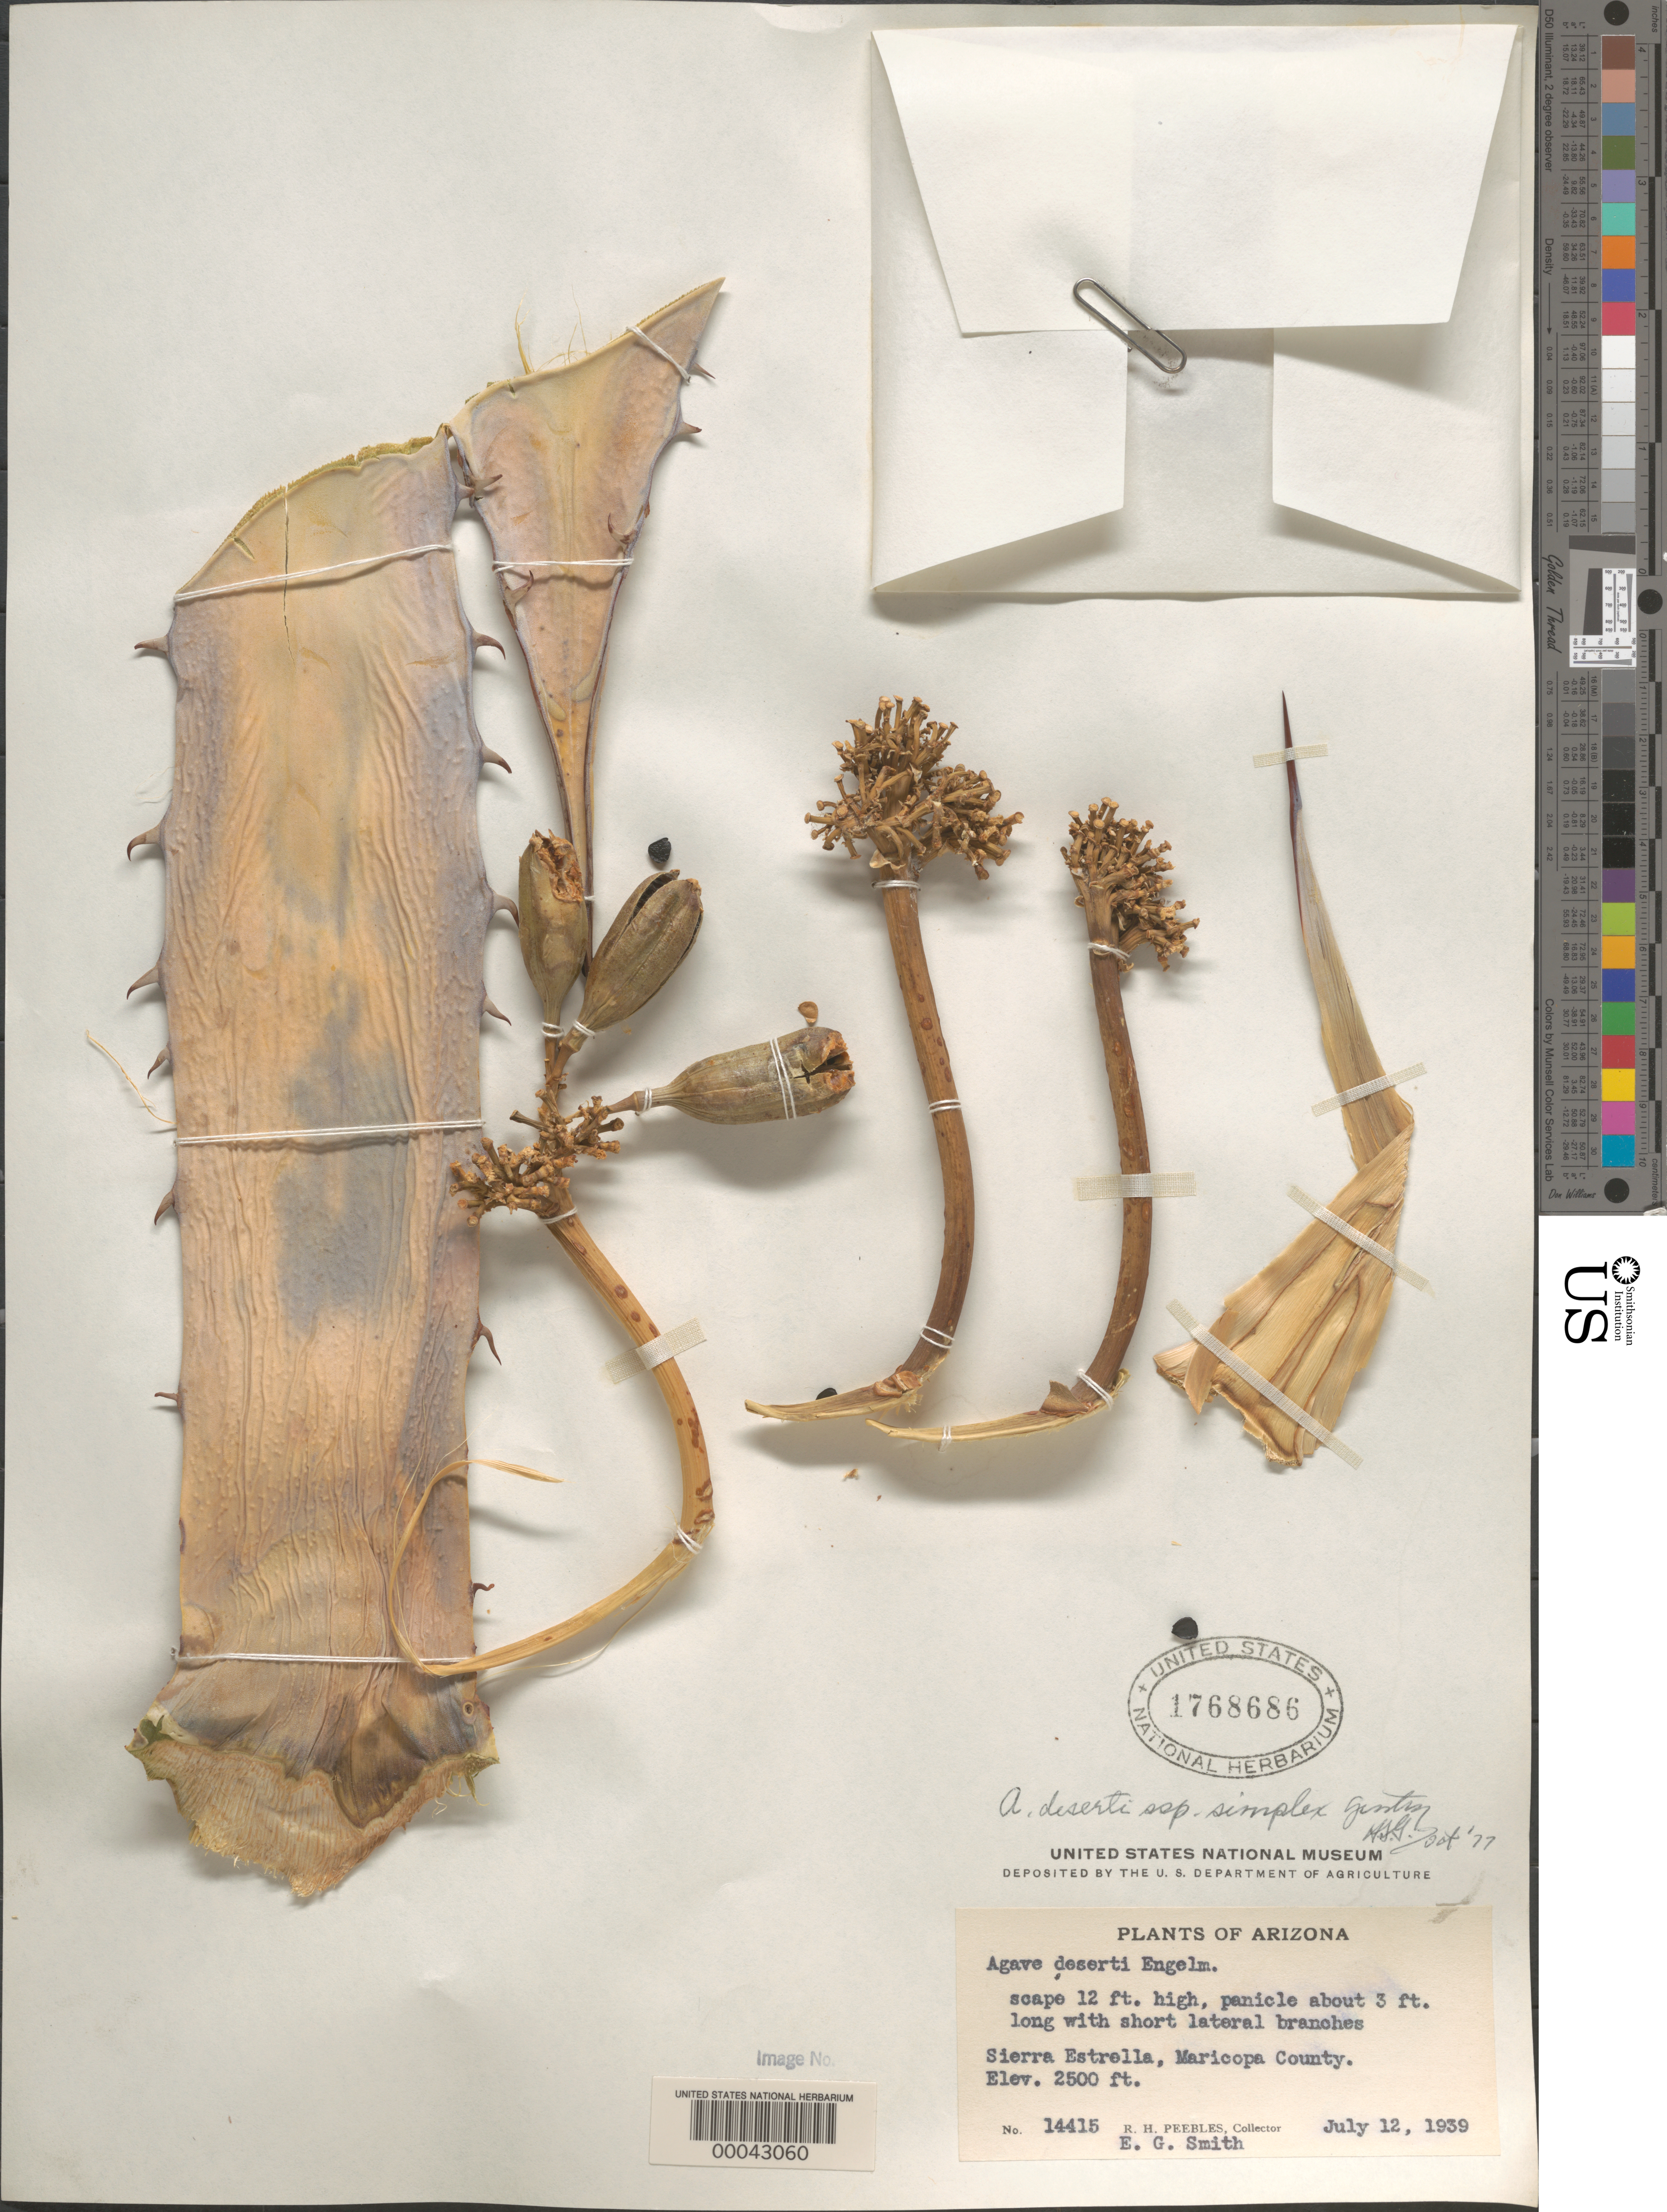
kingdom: Plantae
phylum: Tracheophyta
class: Liliopsida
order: Asparagales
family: Asparagaceae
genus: Agave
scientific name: Agave simplex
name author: (Gentry) Salywon & W. C. Hodgs.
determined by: Salywon, A. M., (ASU)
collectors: R. H. Peebles & E. G. Smith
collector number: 14415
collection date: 1939-07-12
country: United States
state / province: Arizona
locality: Sierra Estrella, Maricopa County.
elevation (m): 762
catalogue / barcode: US 1768686